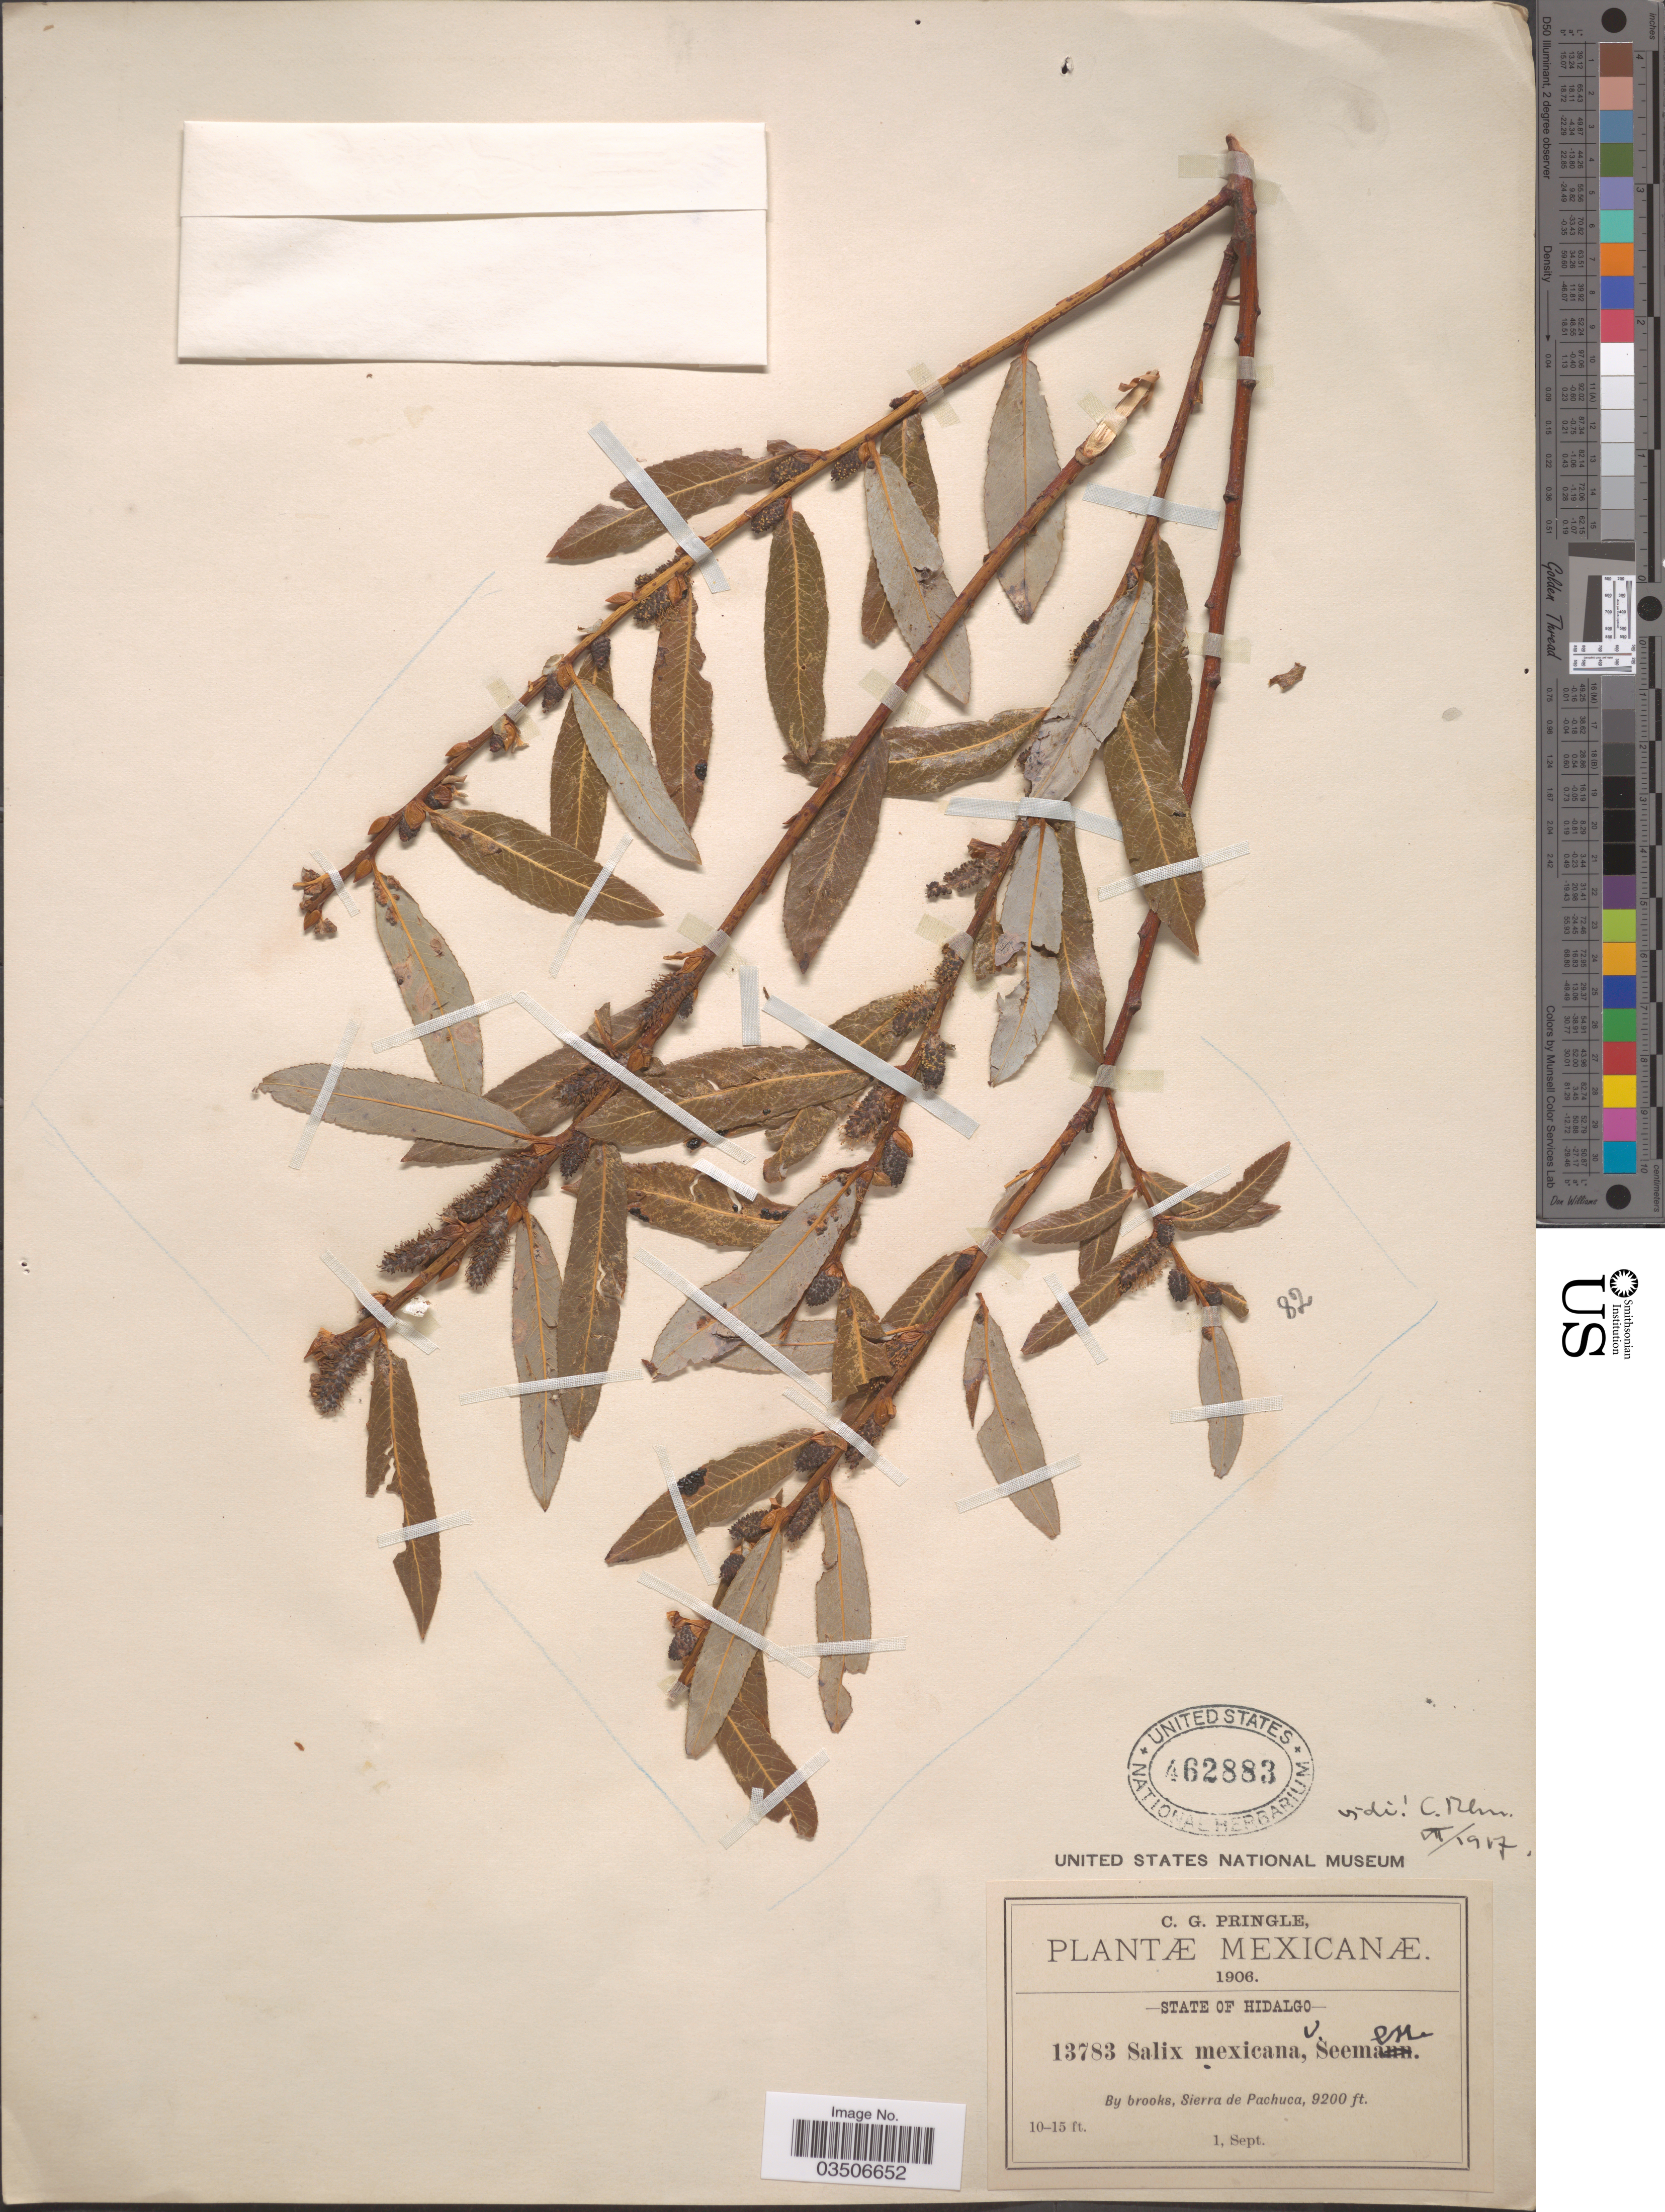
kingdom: Plantae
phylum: Tracheophyta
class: Magnoliopsida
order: Malpighiales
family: Salicaceae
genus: Salix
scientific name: Salix mexicana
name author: Seemen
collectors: C. G. Pringle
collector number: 13783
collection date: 1906-09-01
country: Mexico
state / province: Hidalgo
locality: By brooks, Sierra de Pachuca.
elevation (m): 2804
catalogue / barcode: US 462883